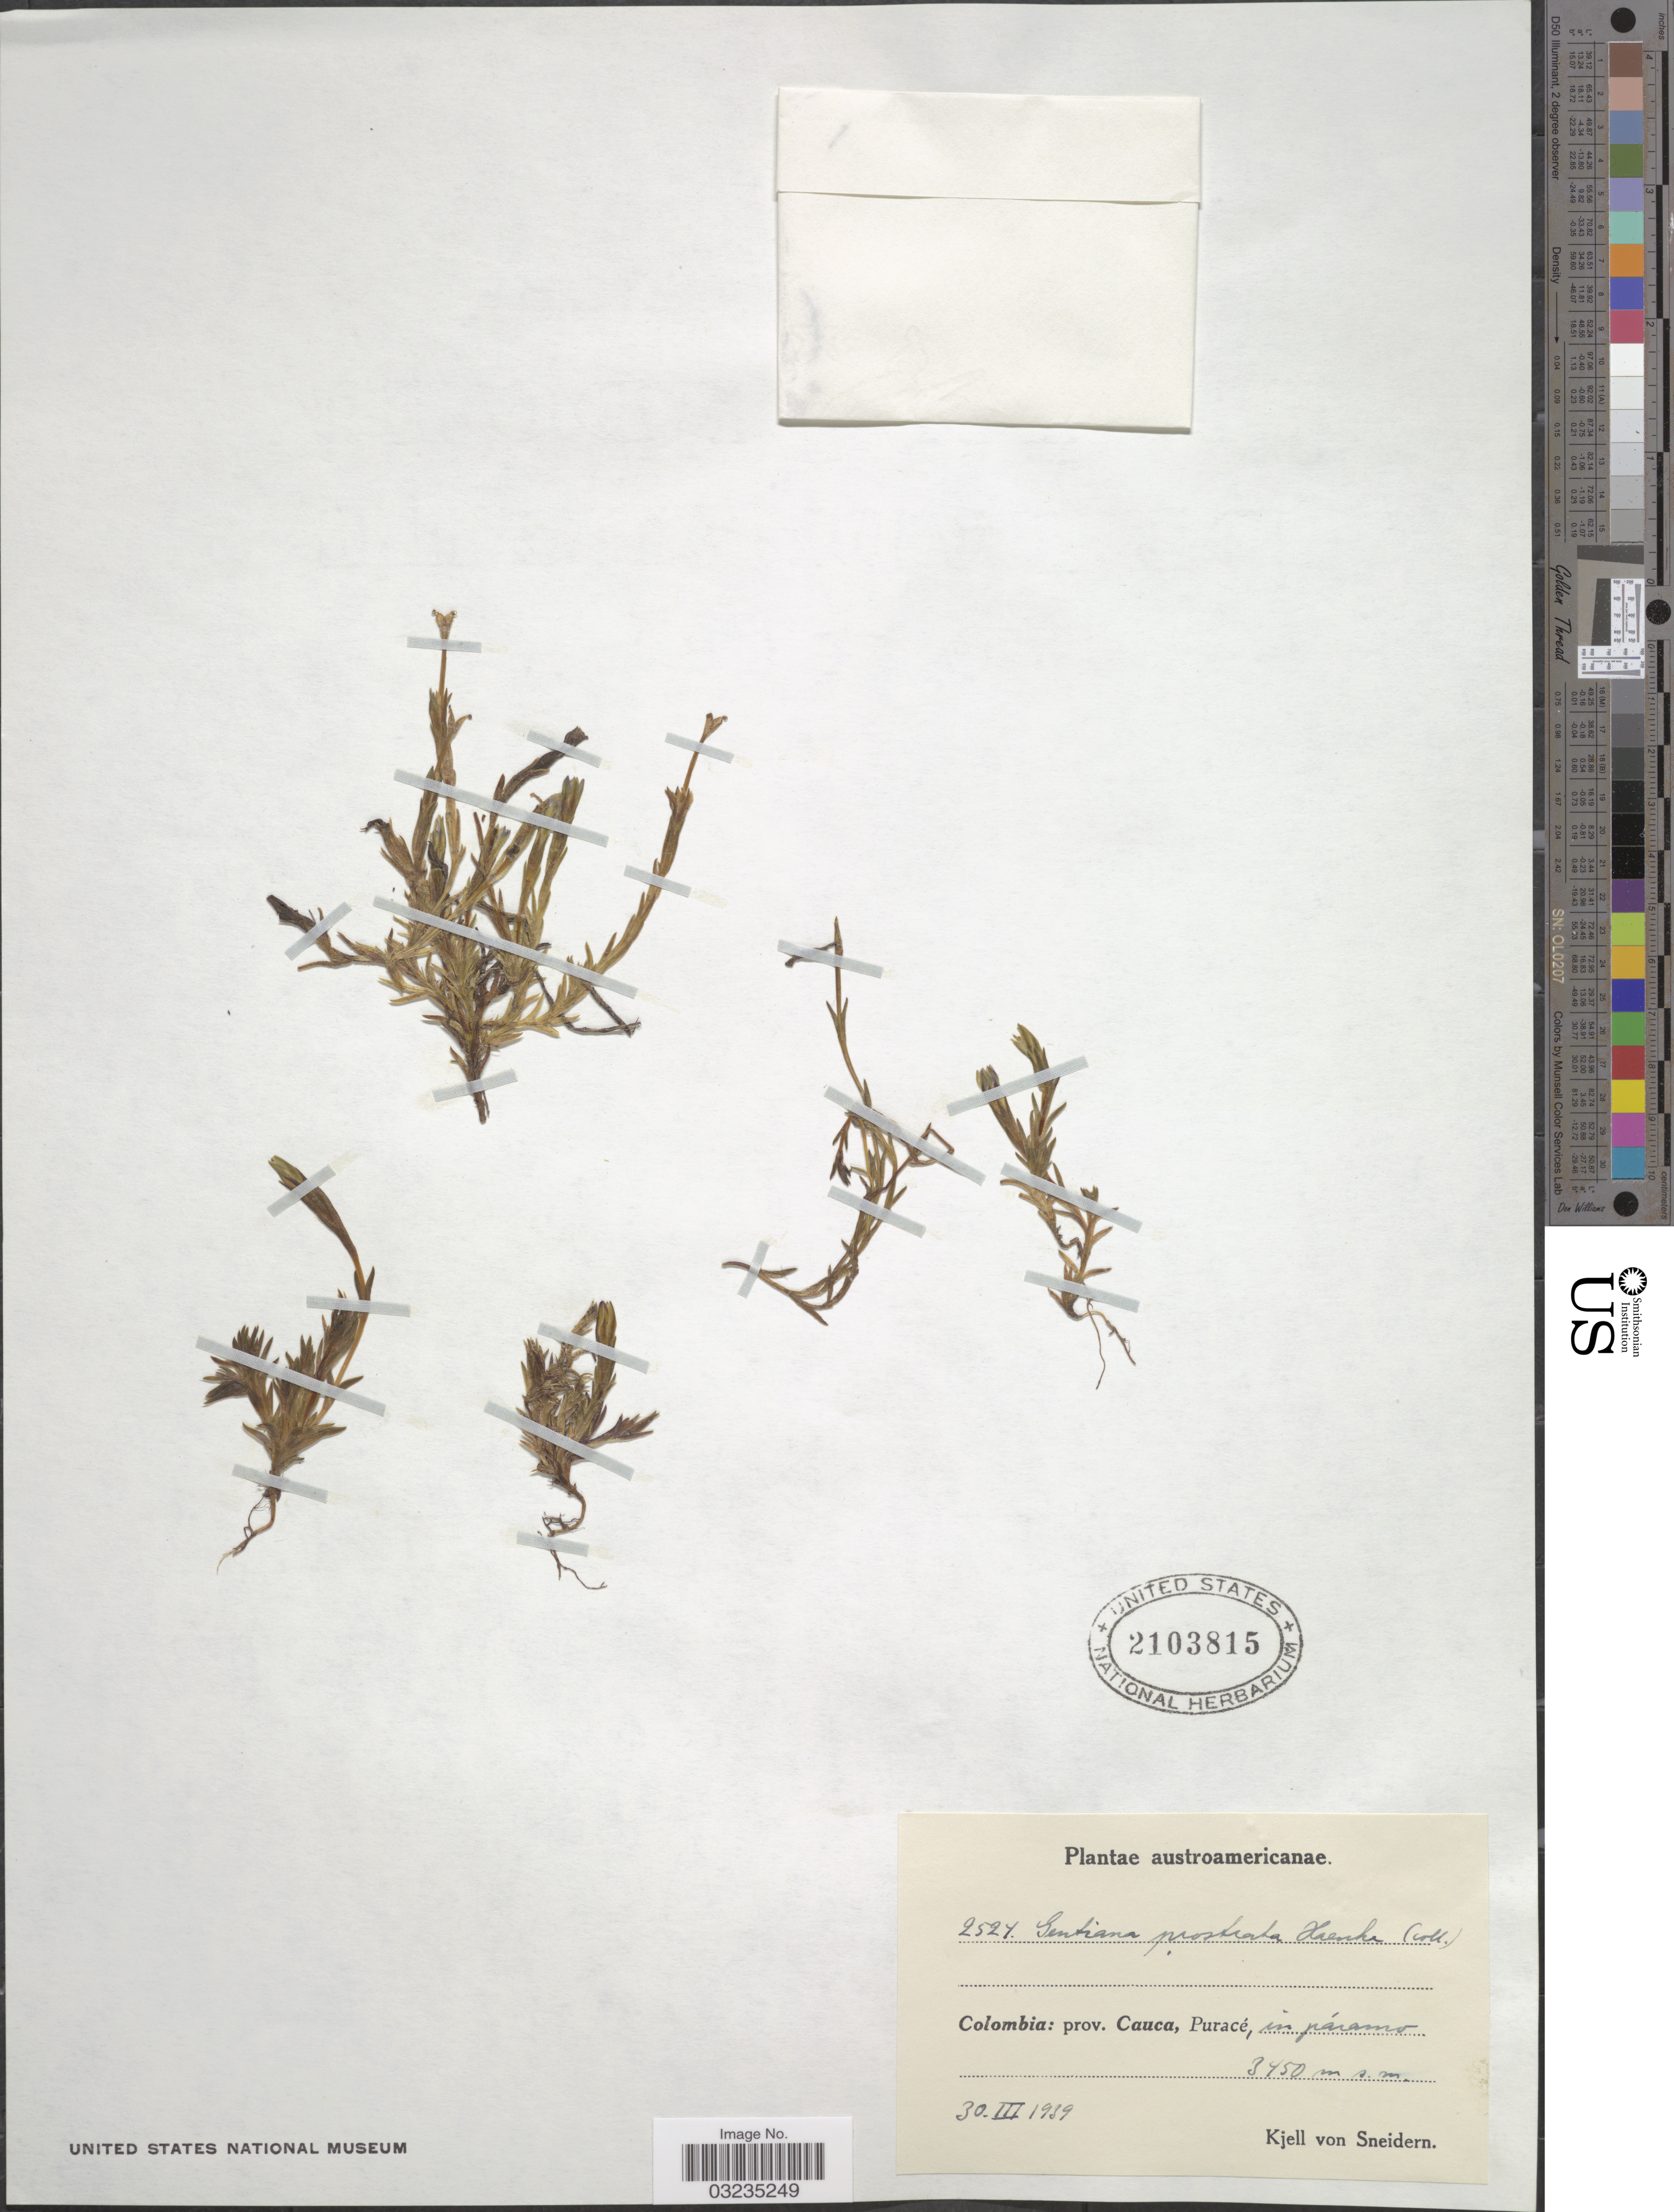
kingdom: Plantae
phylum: Tracheophyta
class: Magnoliopsida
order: Gentianales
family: Gentianaceae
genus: Gentiana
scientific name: Gentiana prostrata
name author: Haenke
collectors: K. von Sneidern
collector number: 2524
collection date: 1939-03-30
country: Colombia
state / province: Cauca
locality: Prov. Cauca, Puracé, in páramo.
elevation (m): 3450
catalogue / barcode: US 2103815